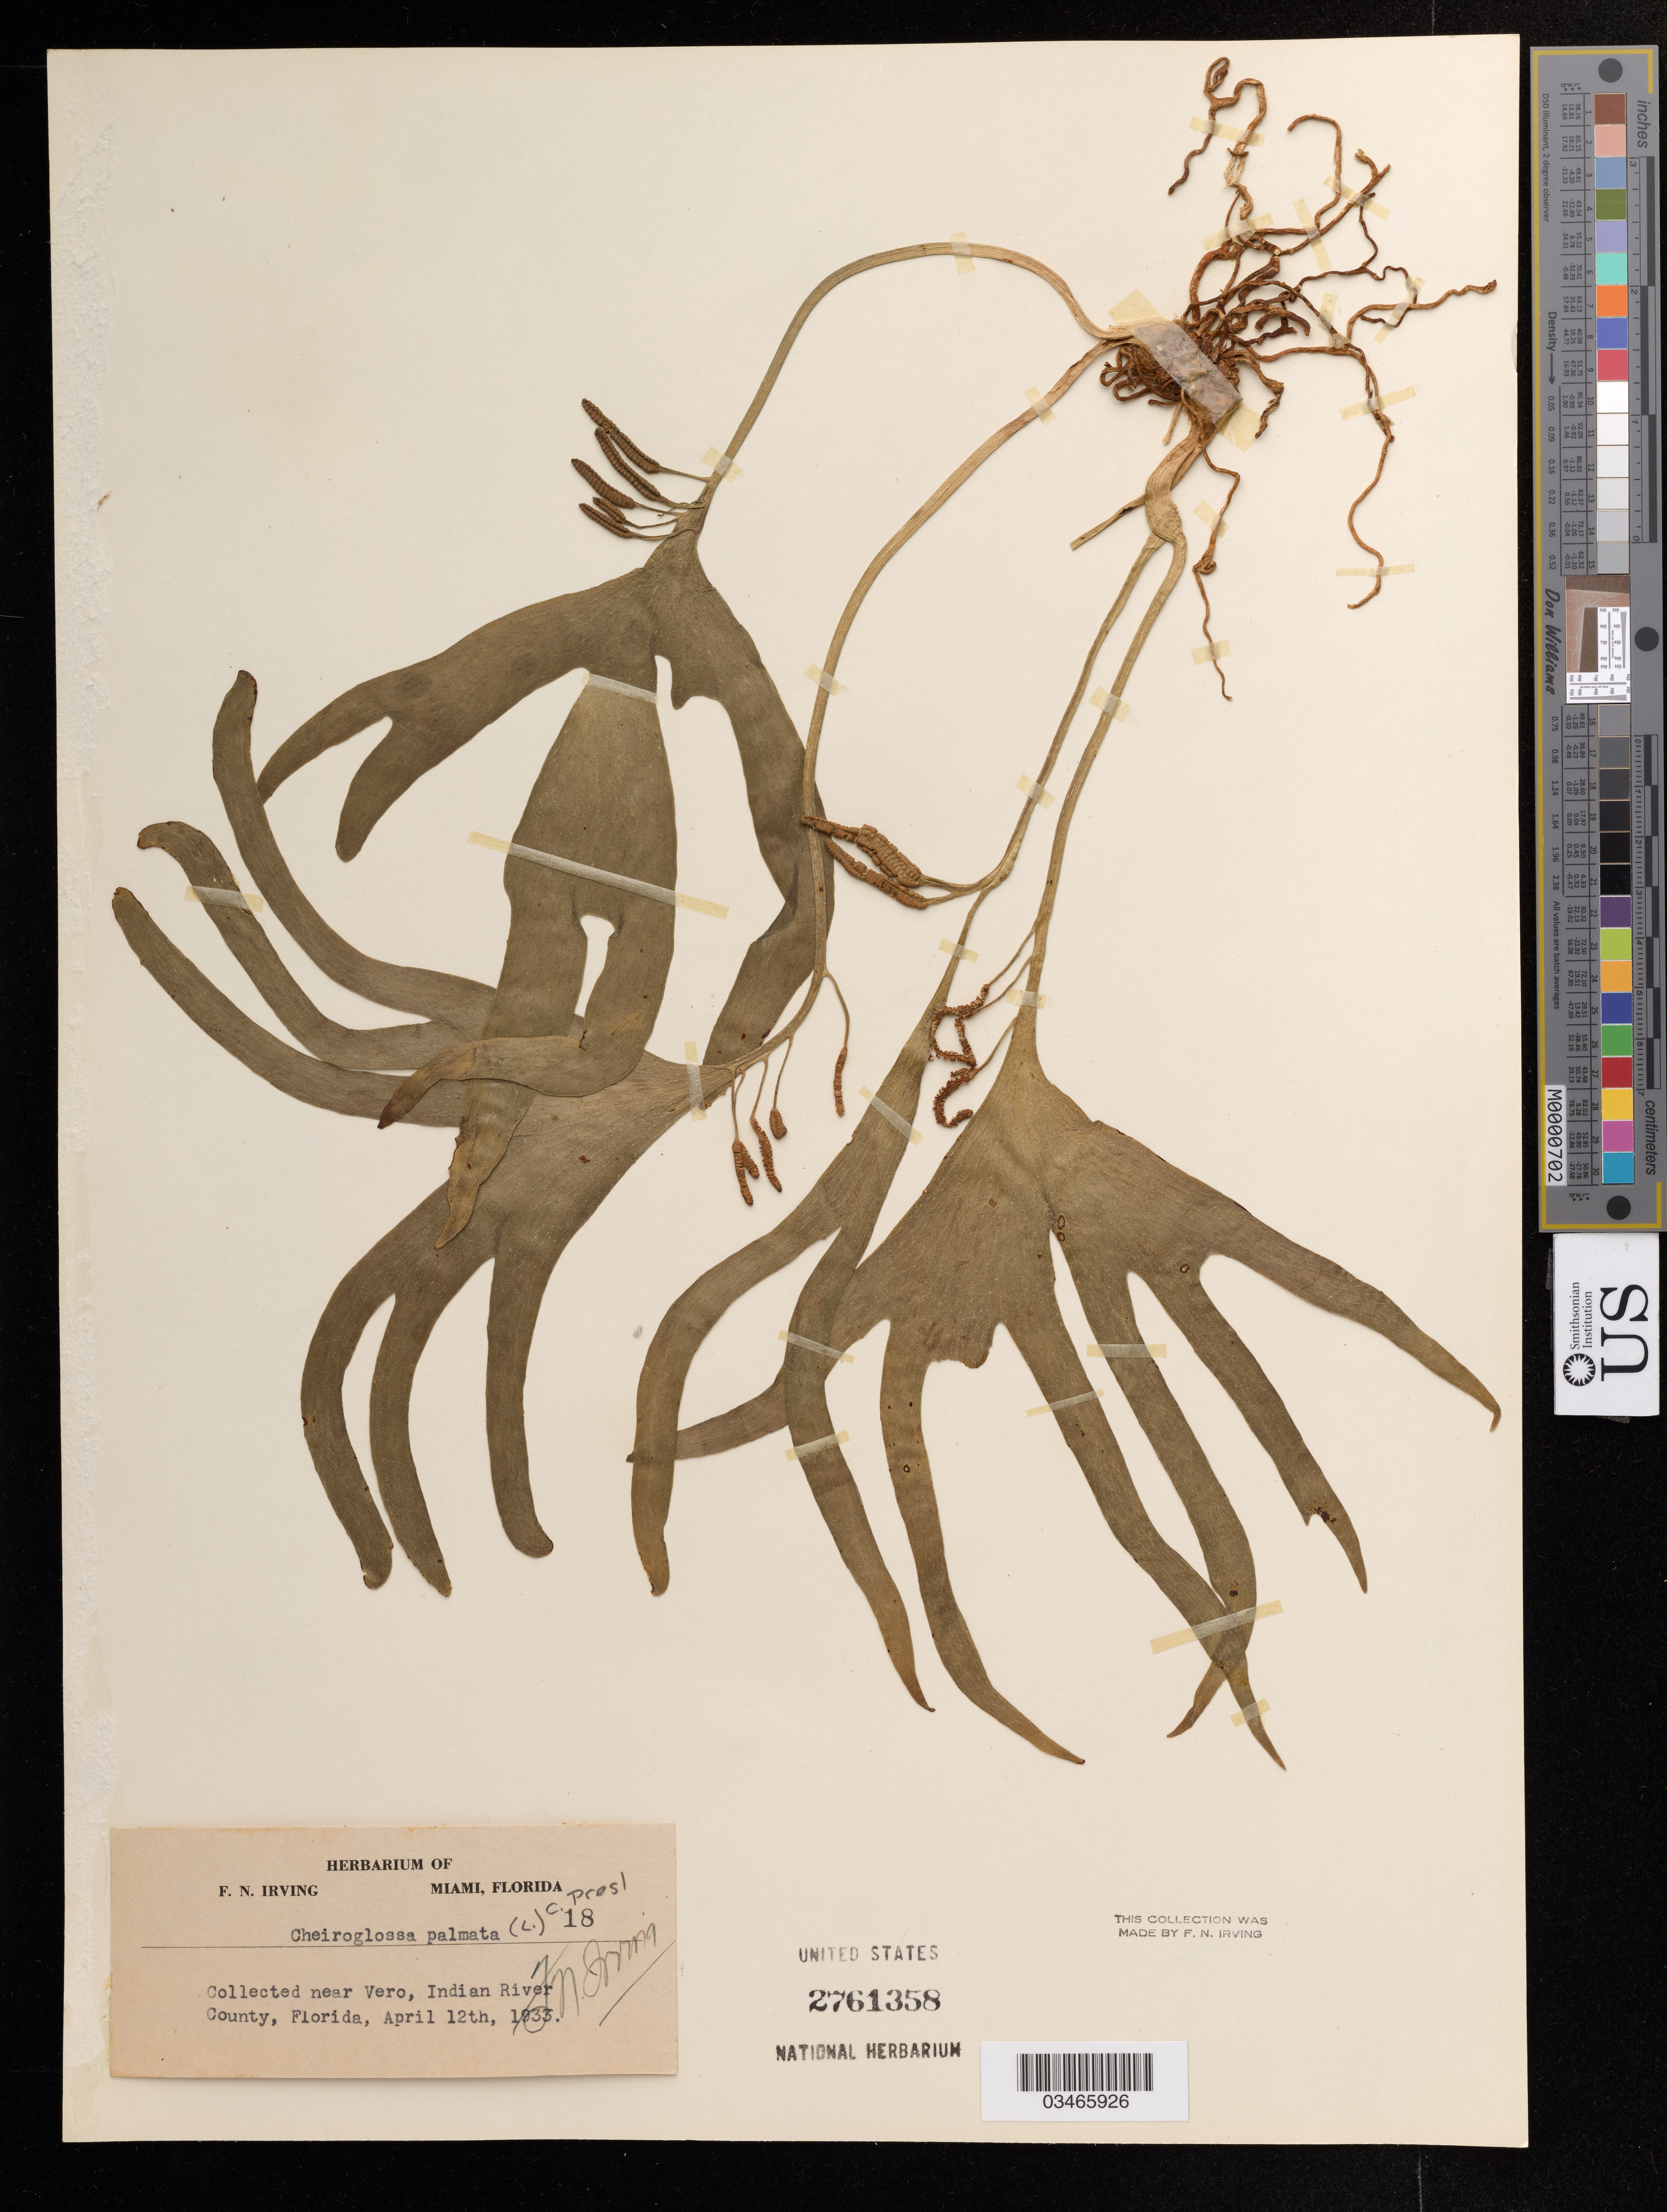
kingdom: Plantae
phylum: Tracheophyta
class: Polypodiopsida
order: Ophioglossales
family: Ophioglossaceae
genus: Cheiroglossa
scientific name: Cheiroglossa palmata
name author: (L.) C. Presl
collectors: F. Irving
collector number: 18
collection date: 1933-04-12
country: United States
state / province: Florida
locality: Vero, Indian River County.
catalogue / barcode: US 2761358